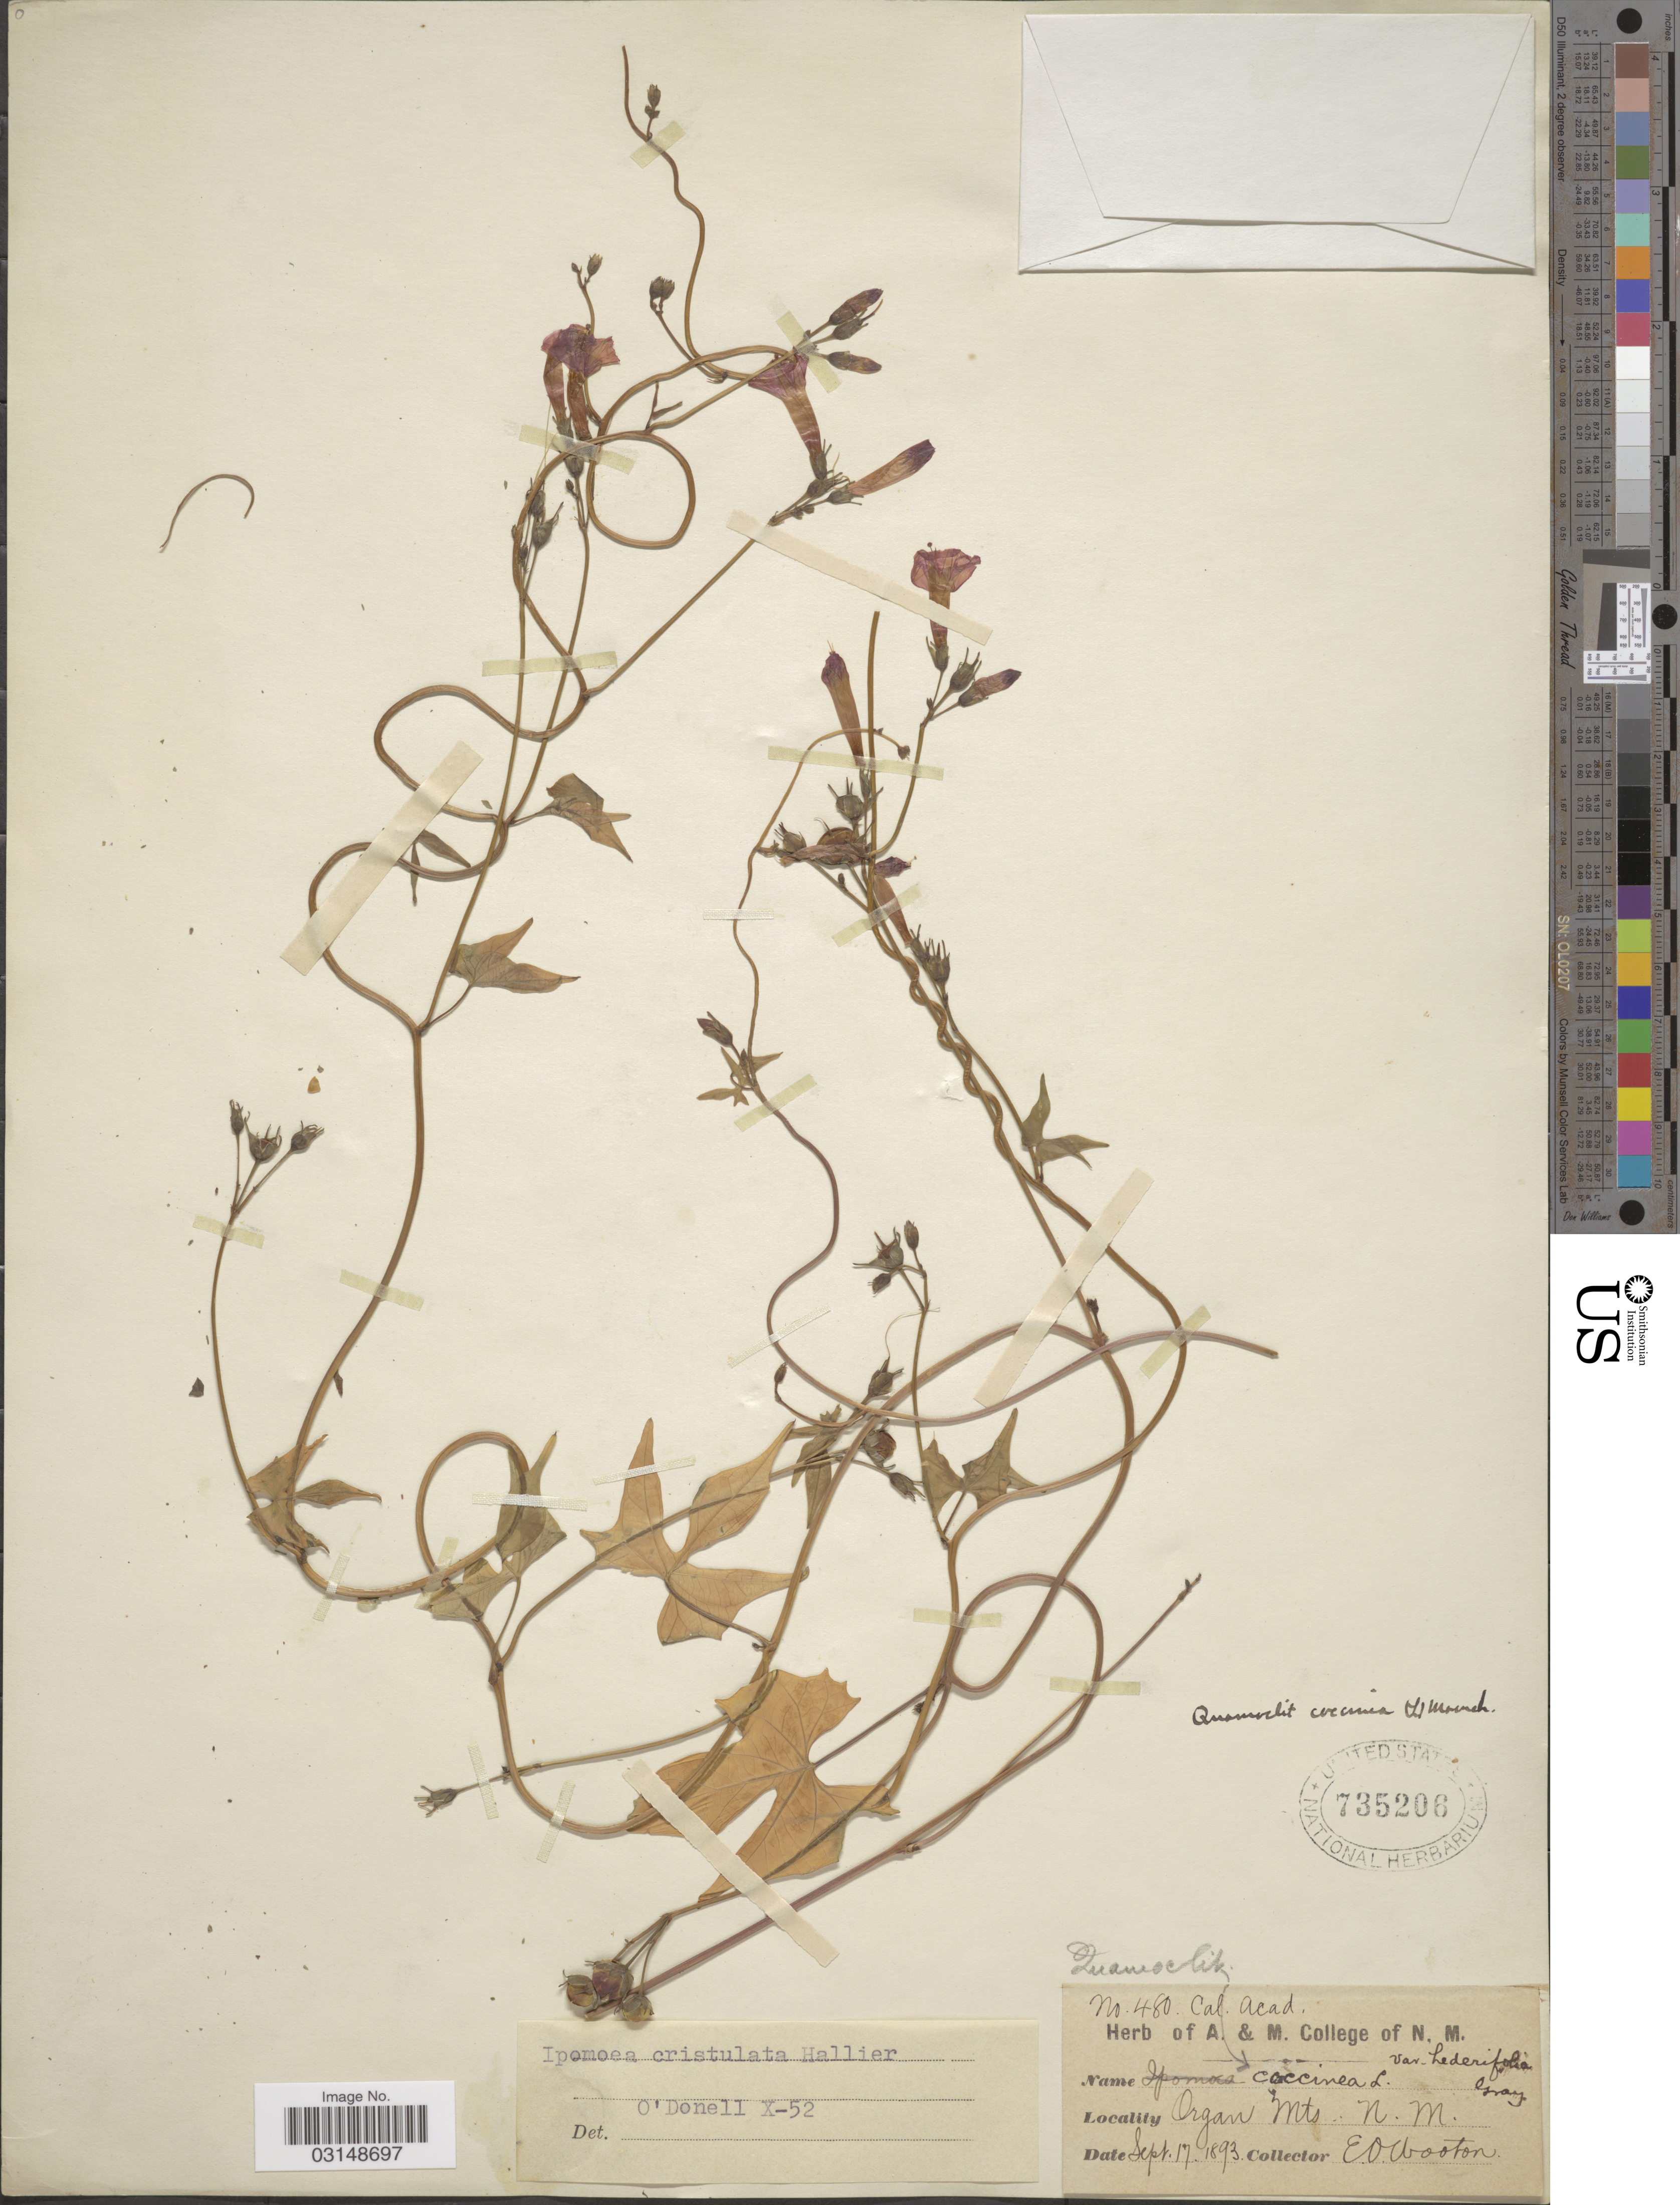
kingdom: Plantae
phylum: Tracheophyta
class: Magnoliopsida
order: Solanales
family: Convolvulaceae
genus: Ipomoea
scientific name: Ipomoea cristulata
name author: Hallier f.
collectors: E. O. Wooton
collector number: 480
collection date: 1893-09-17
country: United States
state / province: New Mexico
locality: Organ Mts.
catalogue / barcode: US 735206